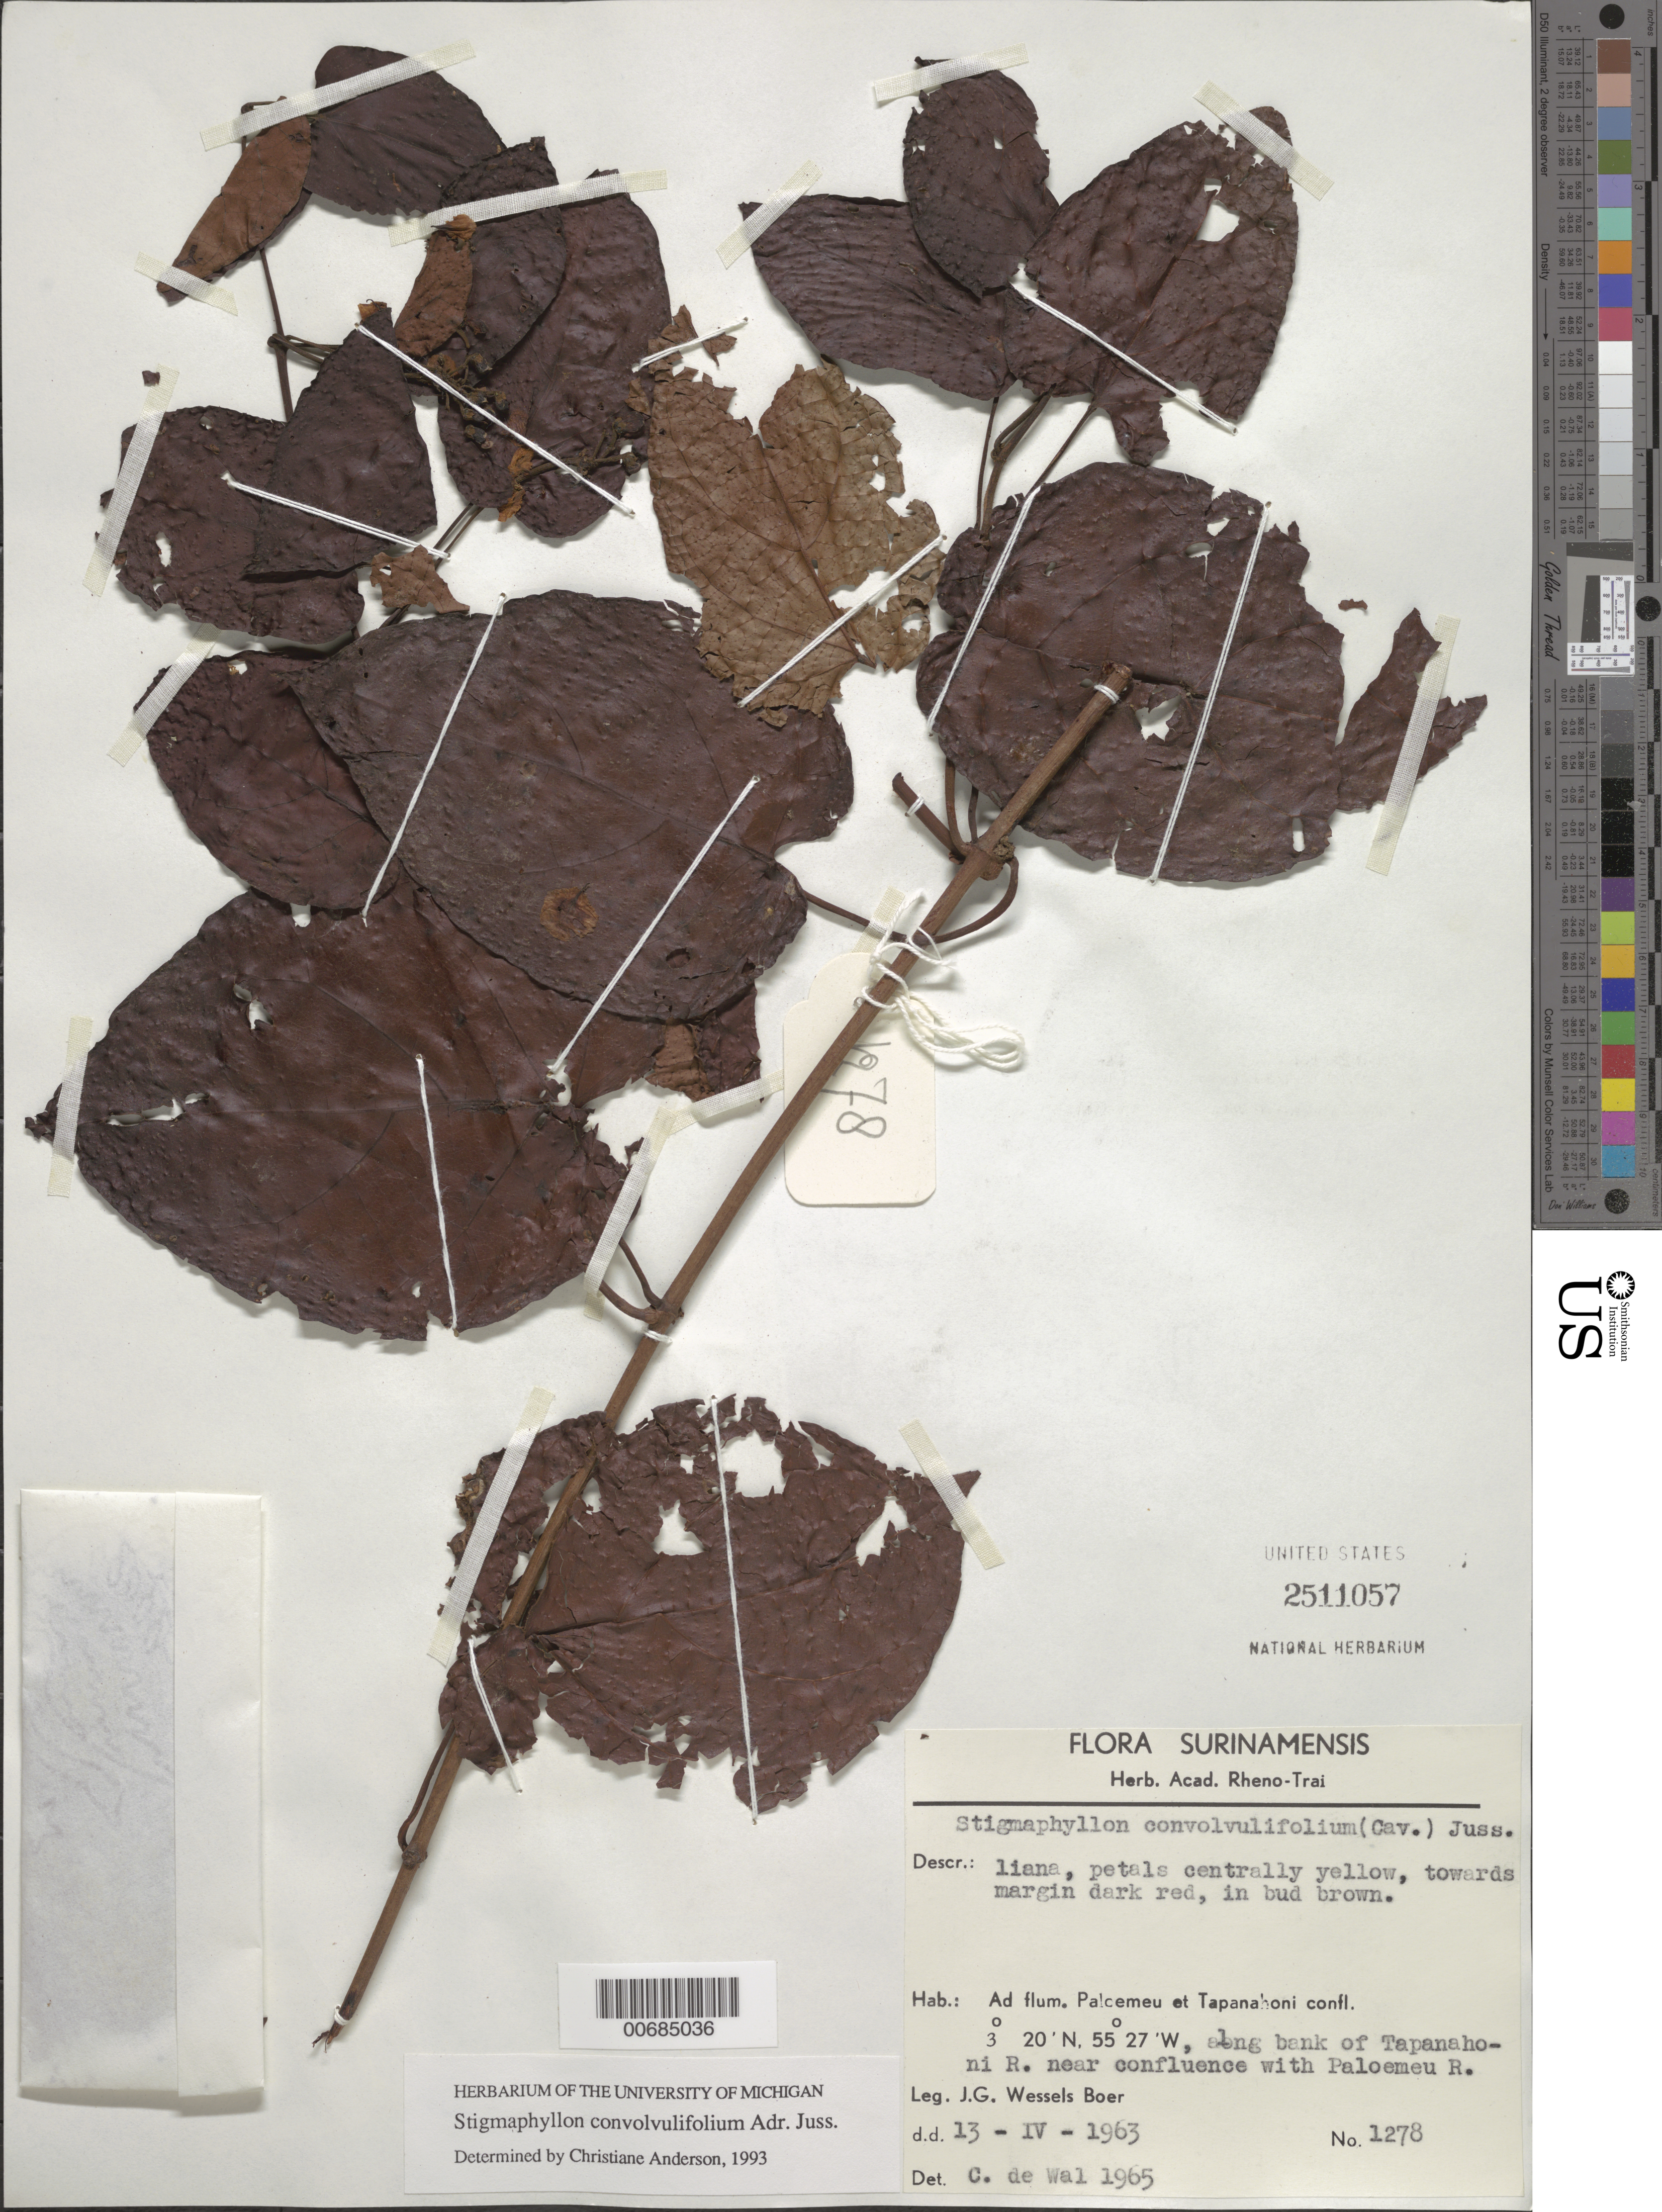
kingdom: Plantae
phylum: Tracheophyta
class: Magnoliopsida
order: Malpighiales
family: Malpighiaceae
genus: Stigmaphyllon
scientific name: Stigmaphyllon convolvulifolium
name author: A. Juss.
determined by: Anderson, C.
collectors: J. G. Wessels Boer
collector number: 1278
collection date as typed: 13-Apr-63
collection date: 1963-04-13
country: Suriname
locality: Ad flum. Paloemeu et Tapanahoni confl.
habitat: Riverbank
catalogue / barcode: US 2511057